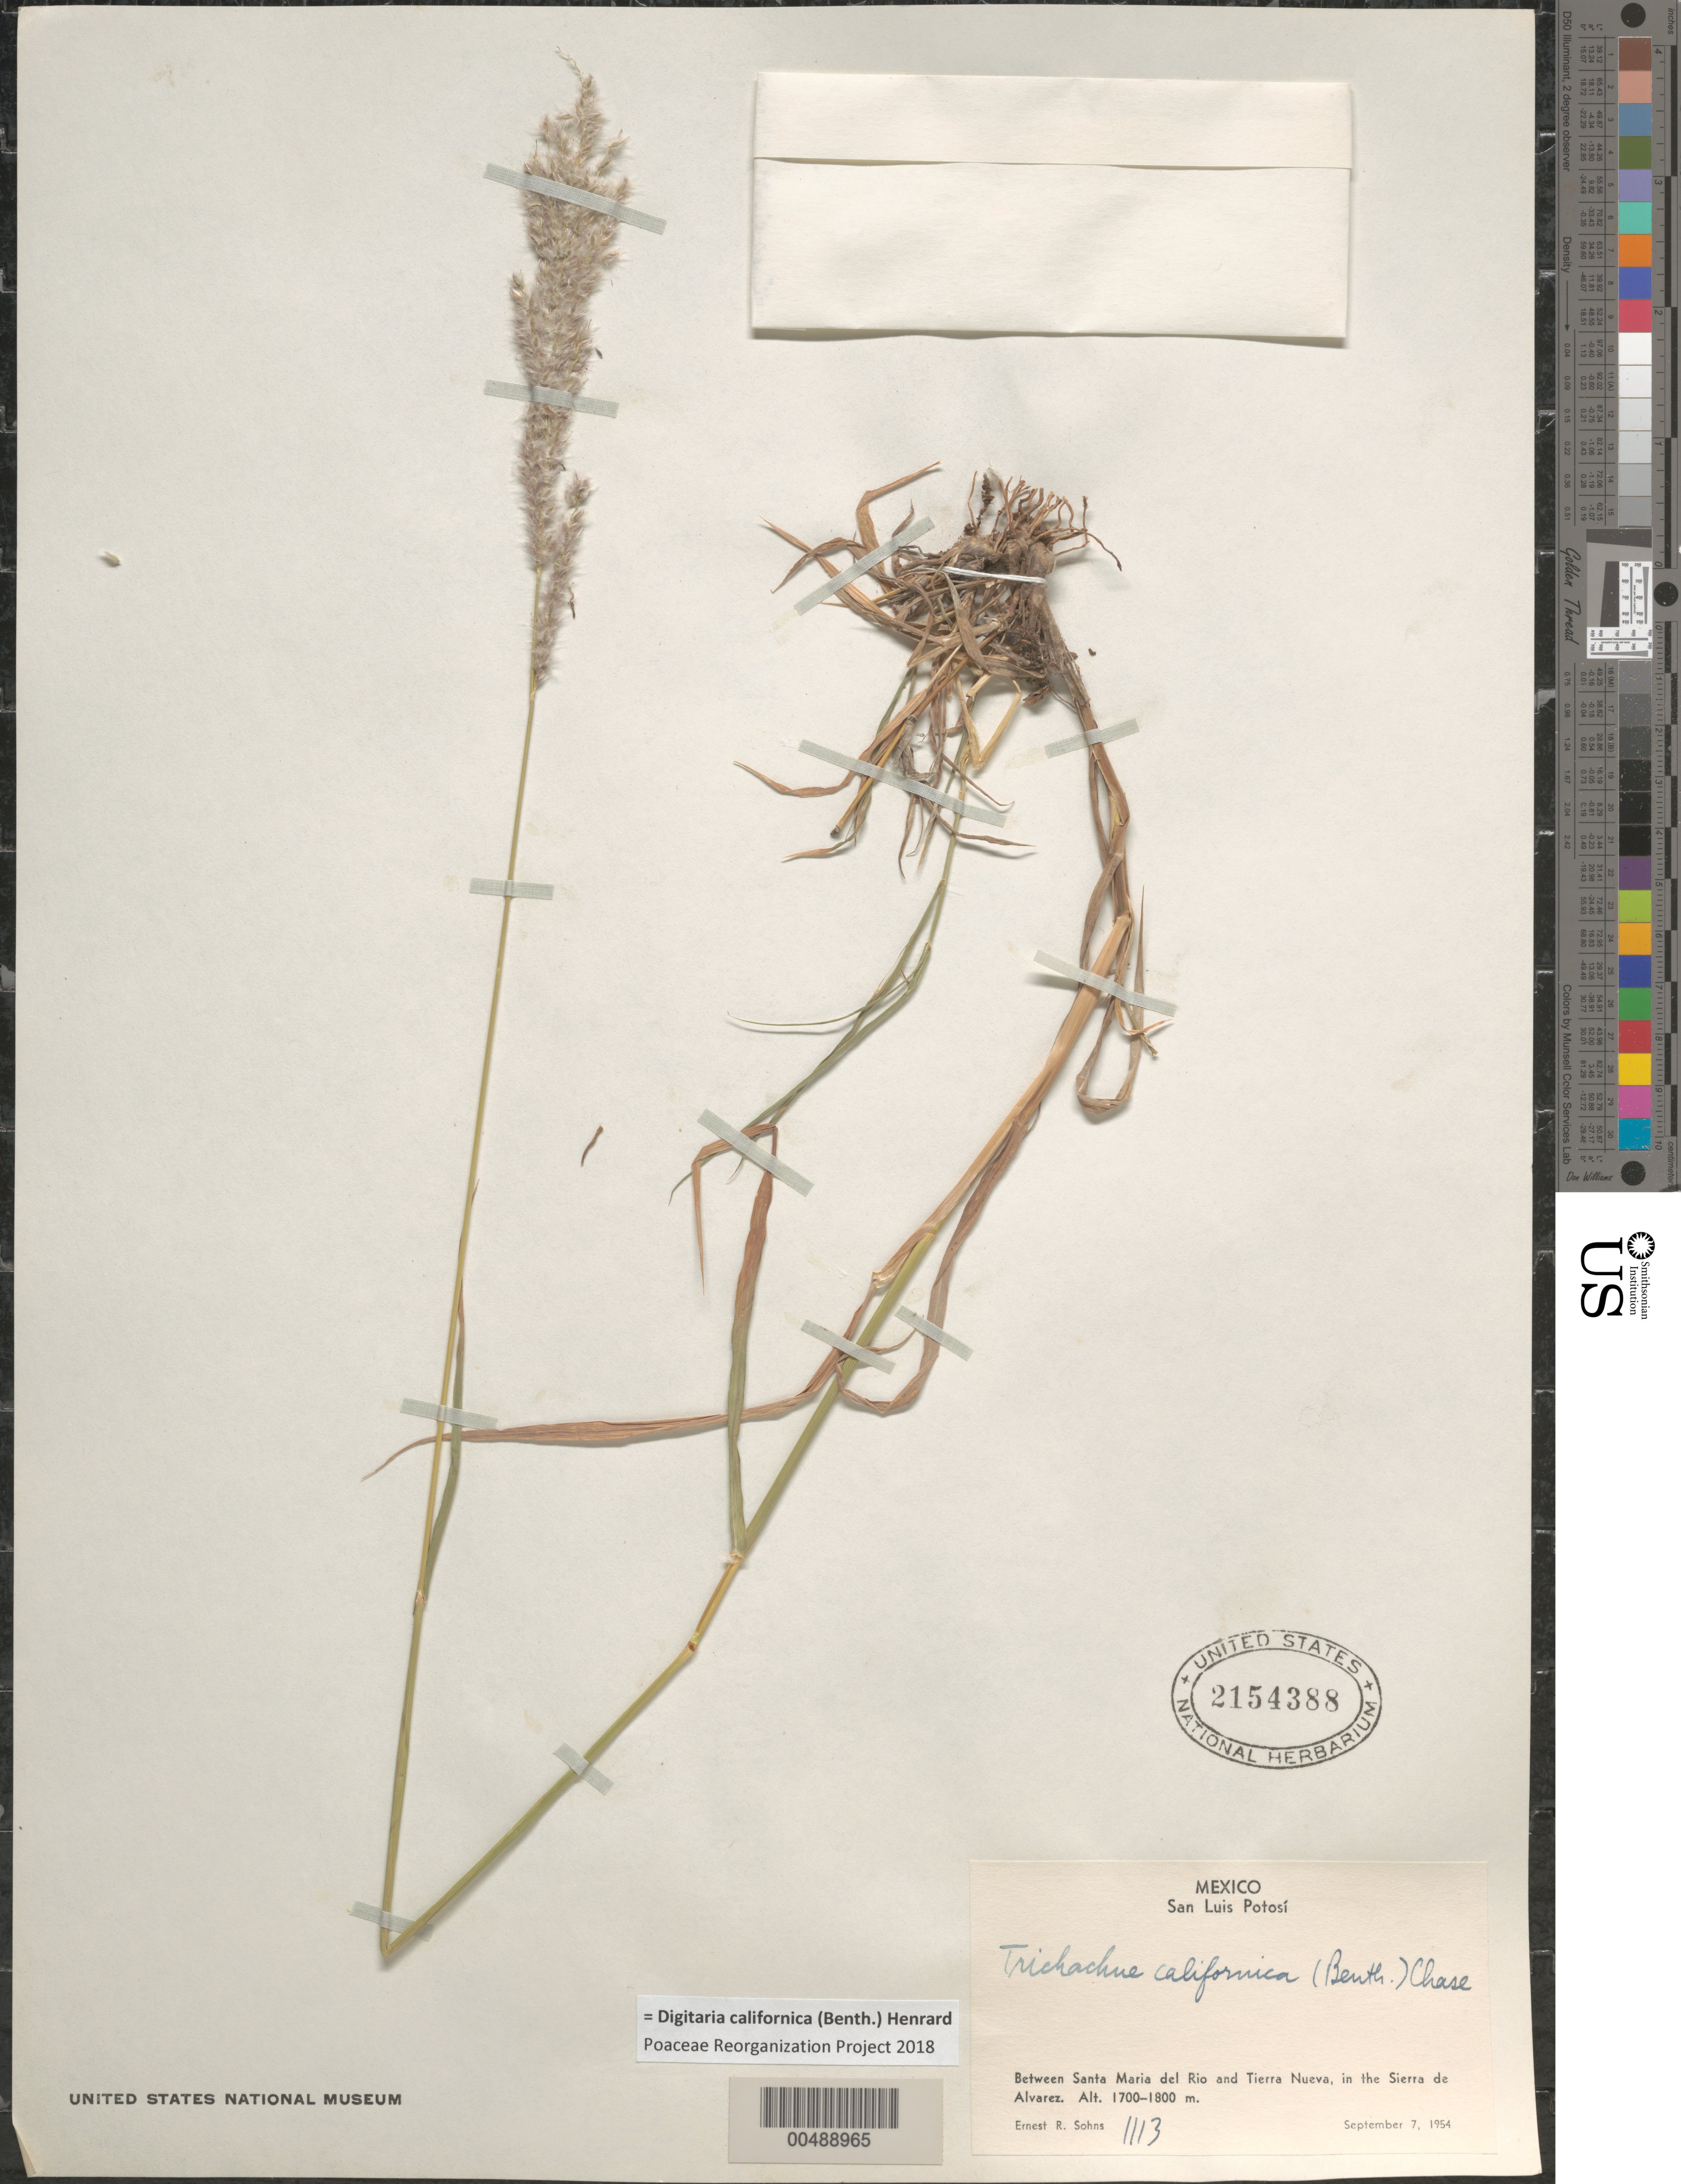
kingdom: Plantae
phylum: Tracheophyta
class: Liliopsida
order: Poales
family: Poaceae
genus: Digitaria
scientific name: Digitaria californica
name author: (Benth.) Henr.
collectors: E. R. Sohns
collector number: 1113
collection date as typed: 7 Sep 1954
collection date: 1954-09-07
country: Mexico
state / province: San Luis Potosi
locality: Between Santa Maria del Rio and Tierra Nueva, in the Sierra de Alvarez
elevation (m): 1700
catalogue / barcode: US 2154388